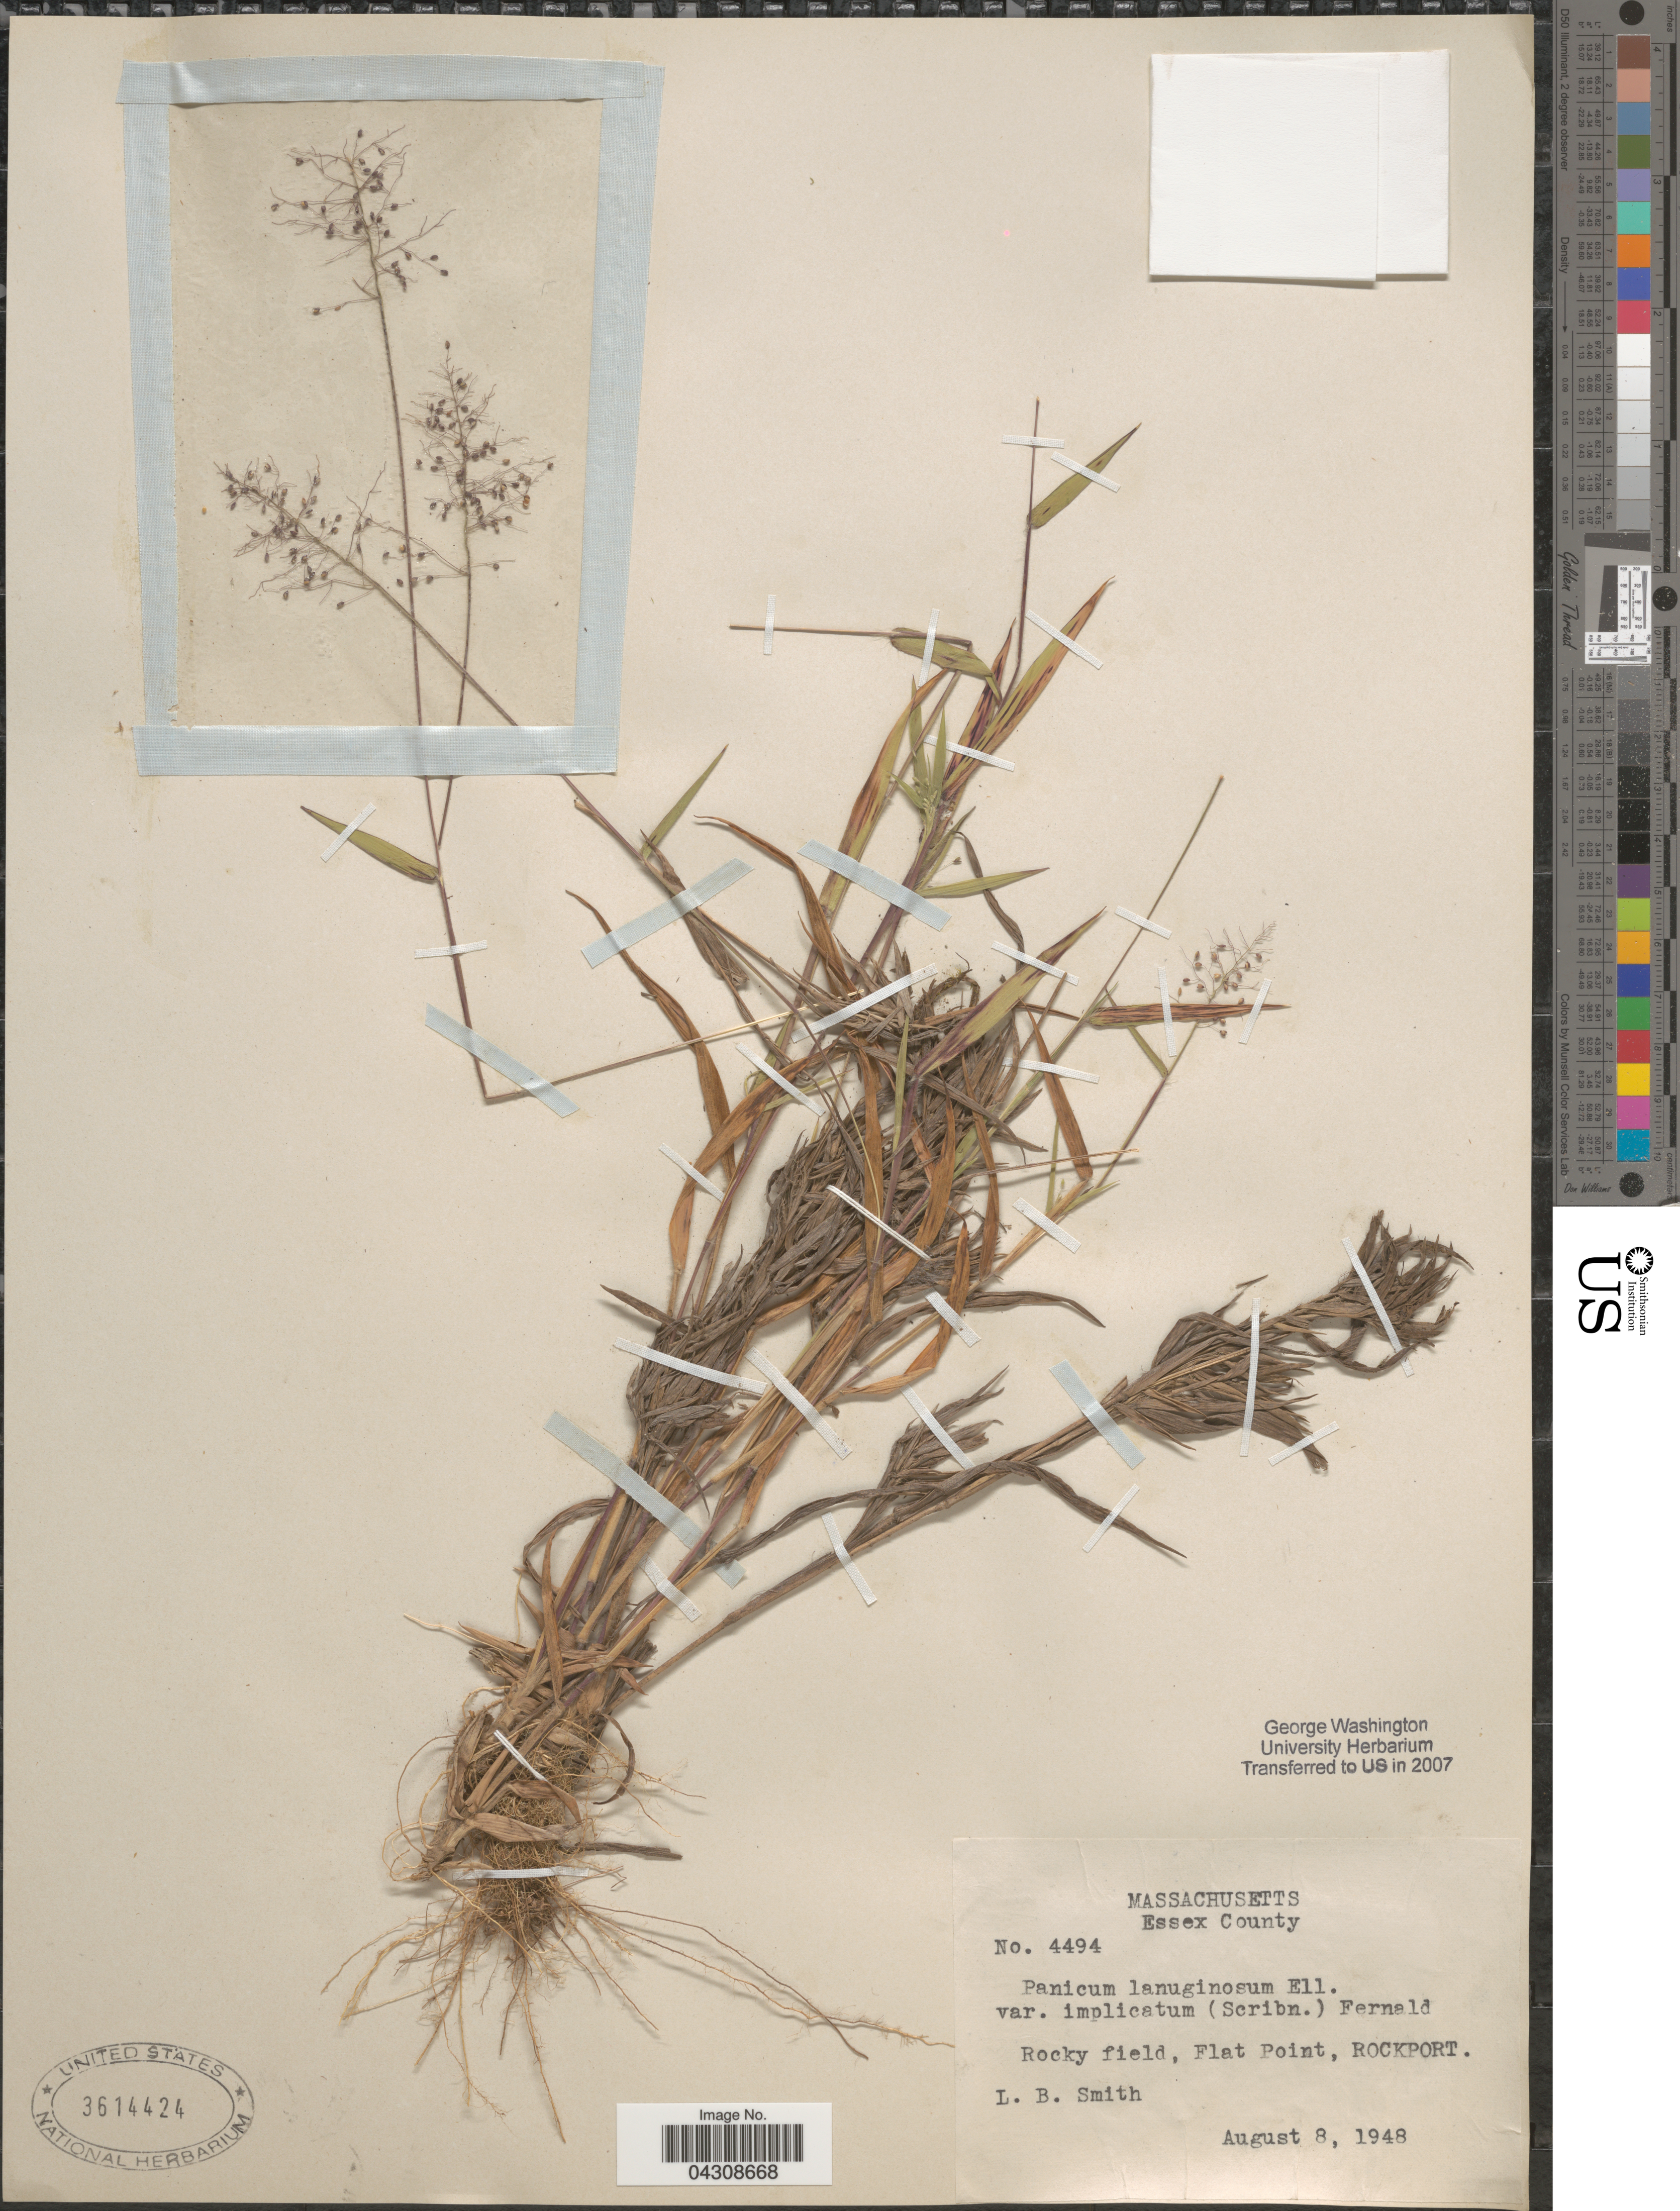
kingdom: Plantae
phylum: Tracheophyta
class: Liliopsida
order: Poales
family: Poaceae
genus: Dichanthelium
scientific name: Dichanthelium acuminatum var. acuminatum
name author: (Sw.) Gould & C.A. Clark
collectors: L. Smith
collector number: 4494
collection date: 1948-08-08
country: United States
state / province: Massachusetts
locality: Essex County. Rocky field, Flat Point, Rockport.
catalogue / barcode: US 3614424